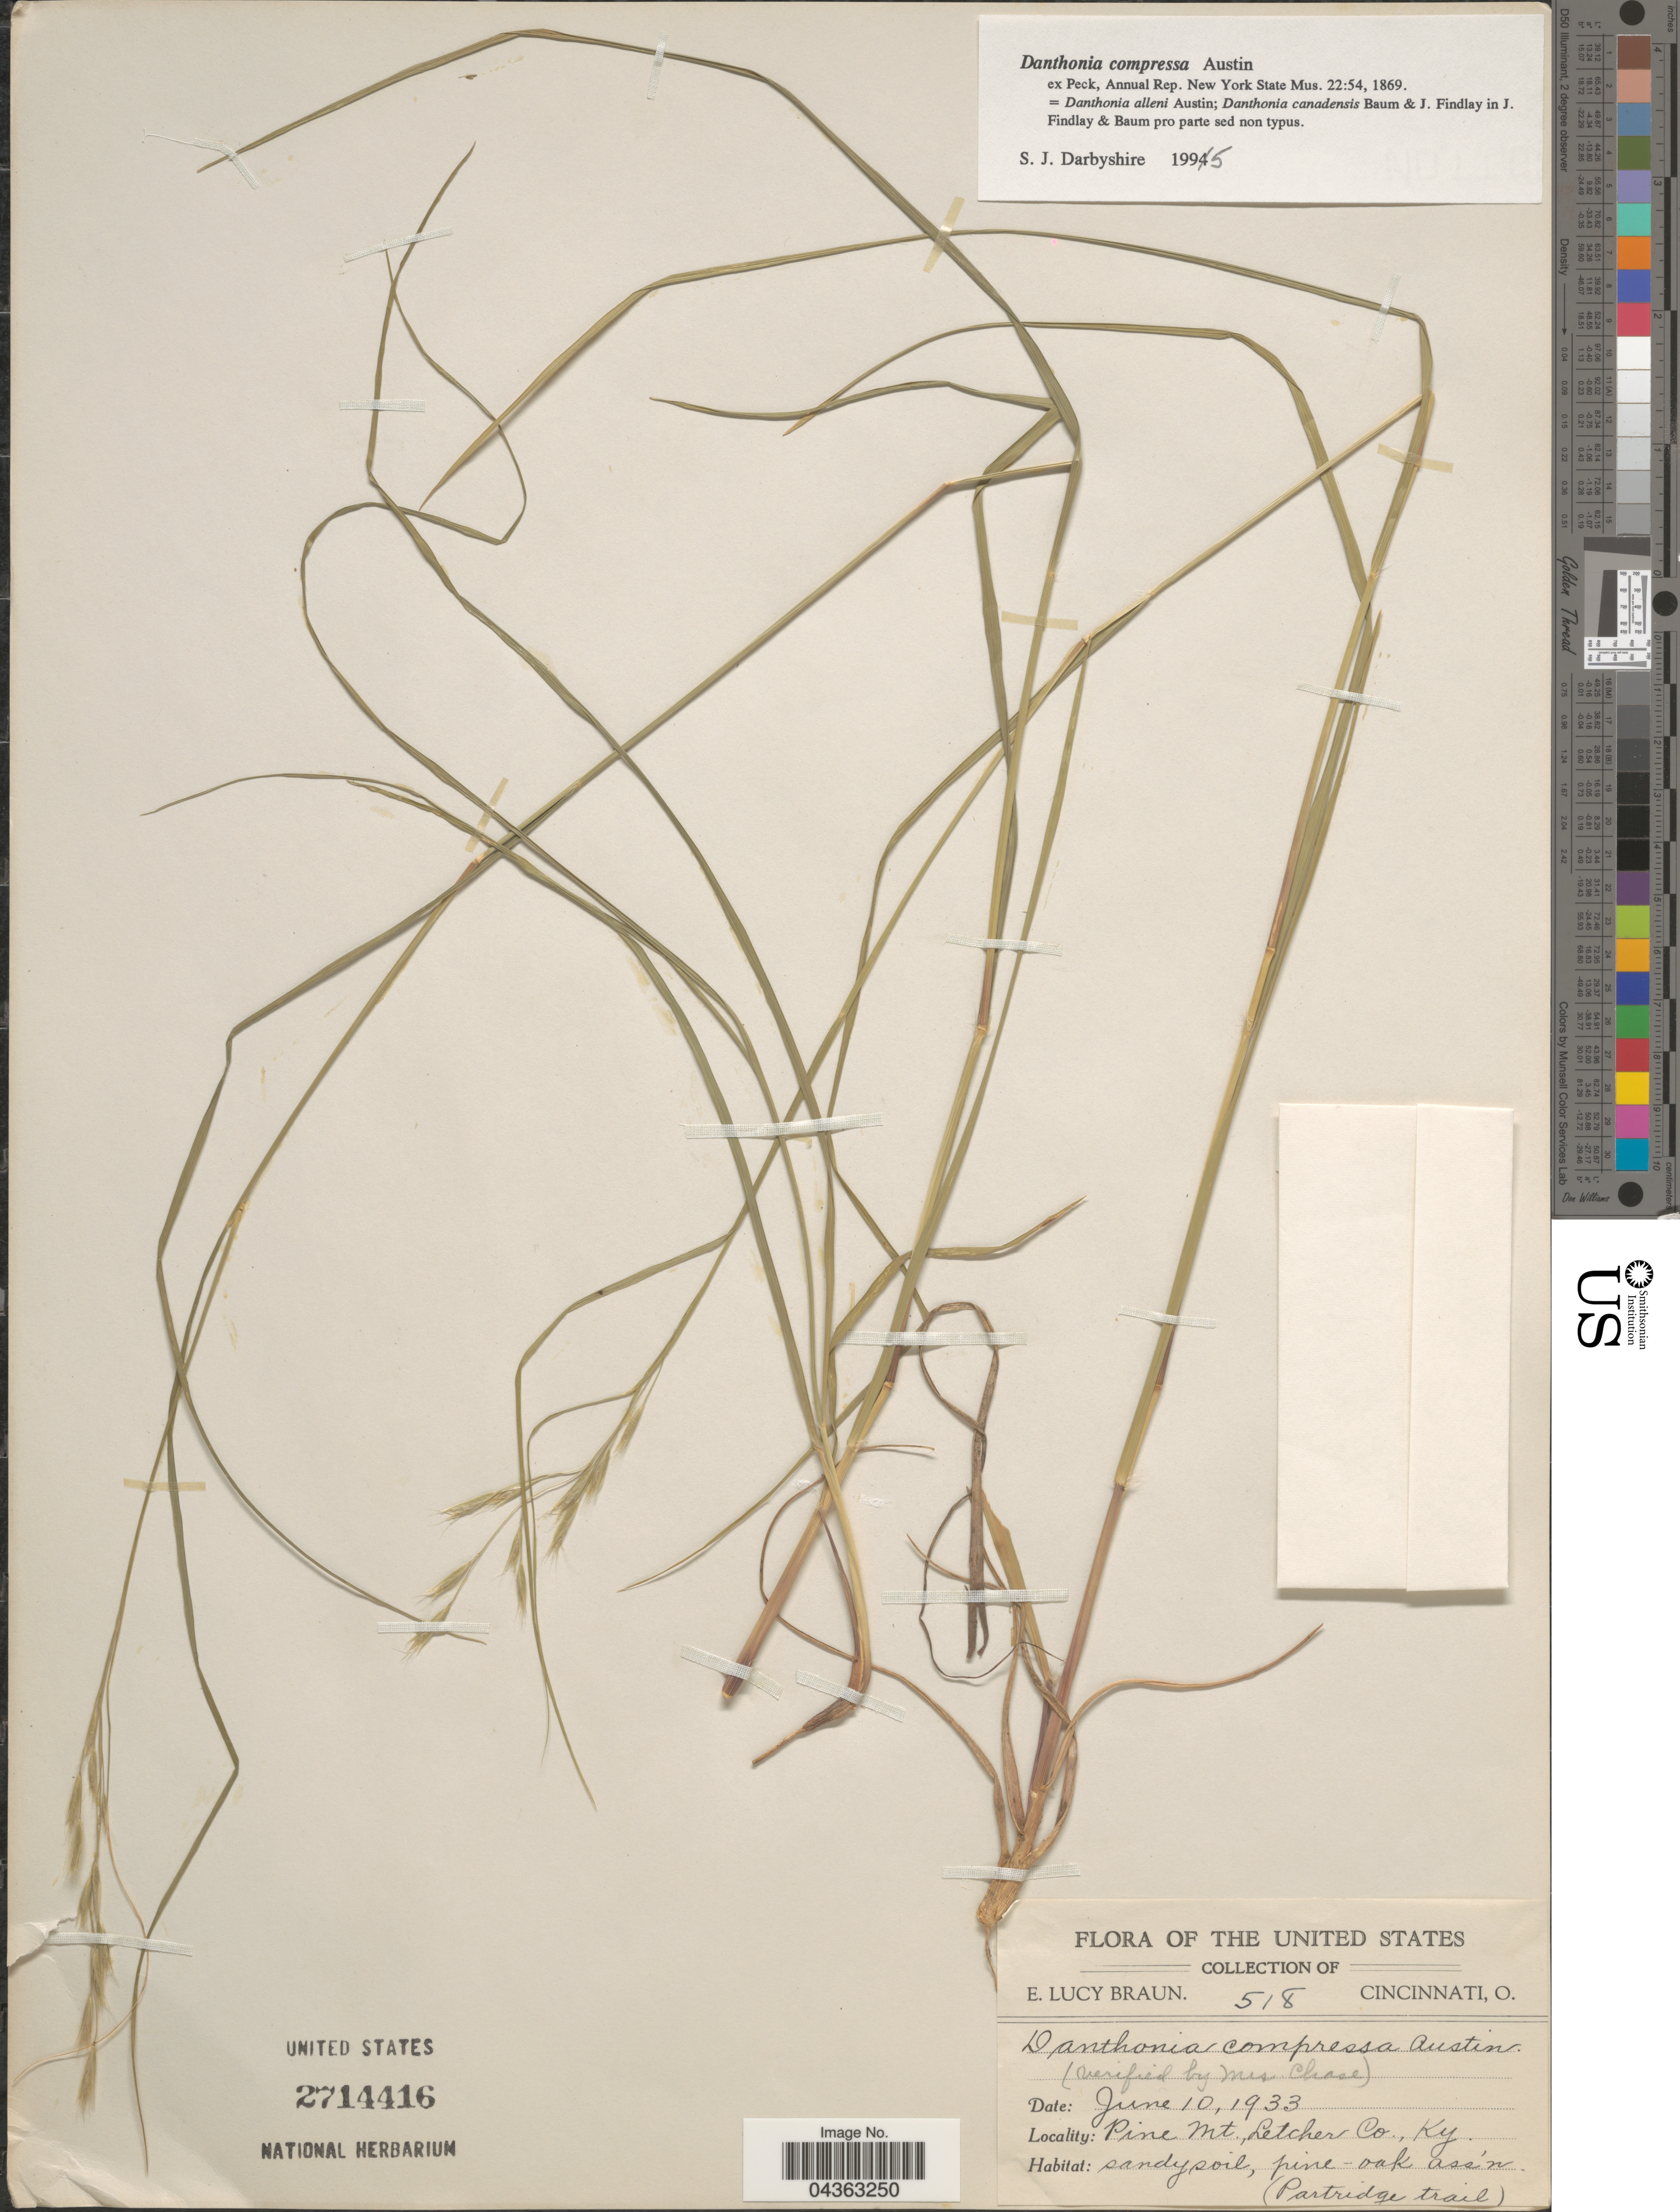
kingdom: Plantae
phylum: Tracheophyta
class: Liliopsida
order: Poales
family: Poaceae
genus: Danthonia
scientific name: Danthonia compressa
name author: Austin in F. Peck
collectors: E. L. Braun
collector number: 518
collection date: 1933-06-10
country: United States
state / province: Kentucky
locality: Pine Mt., Letcher Co.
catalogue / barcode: US 2714416